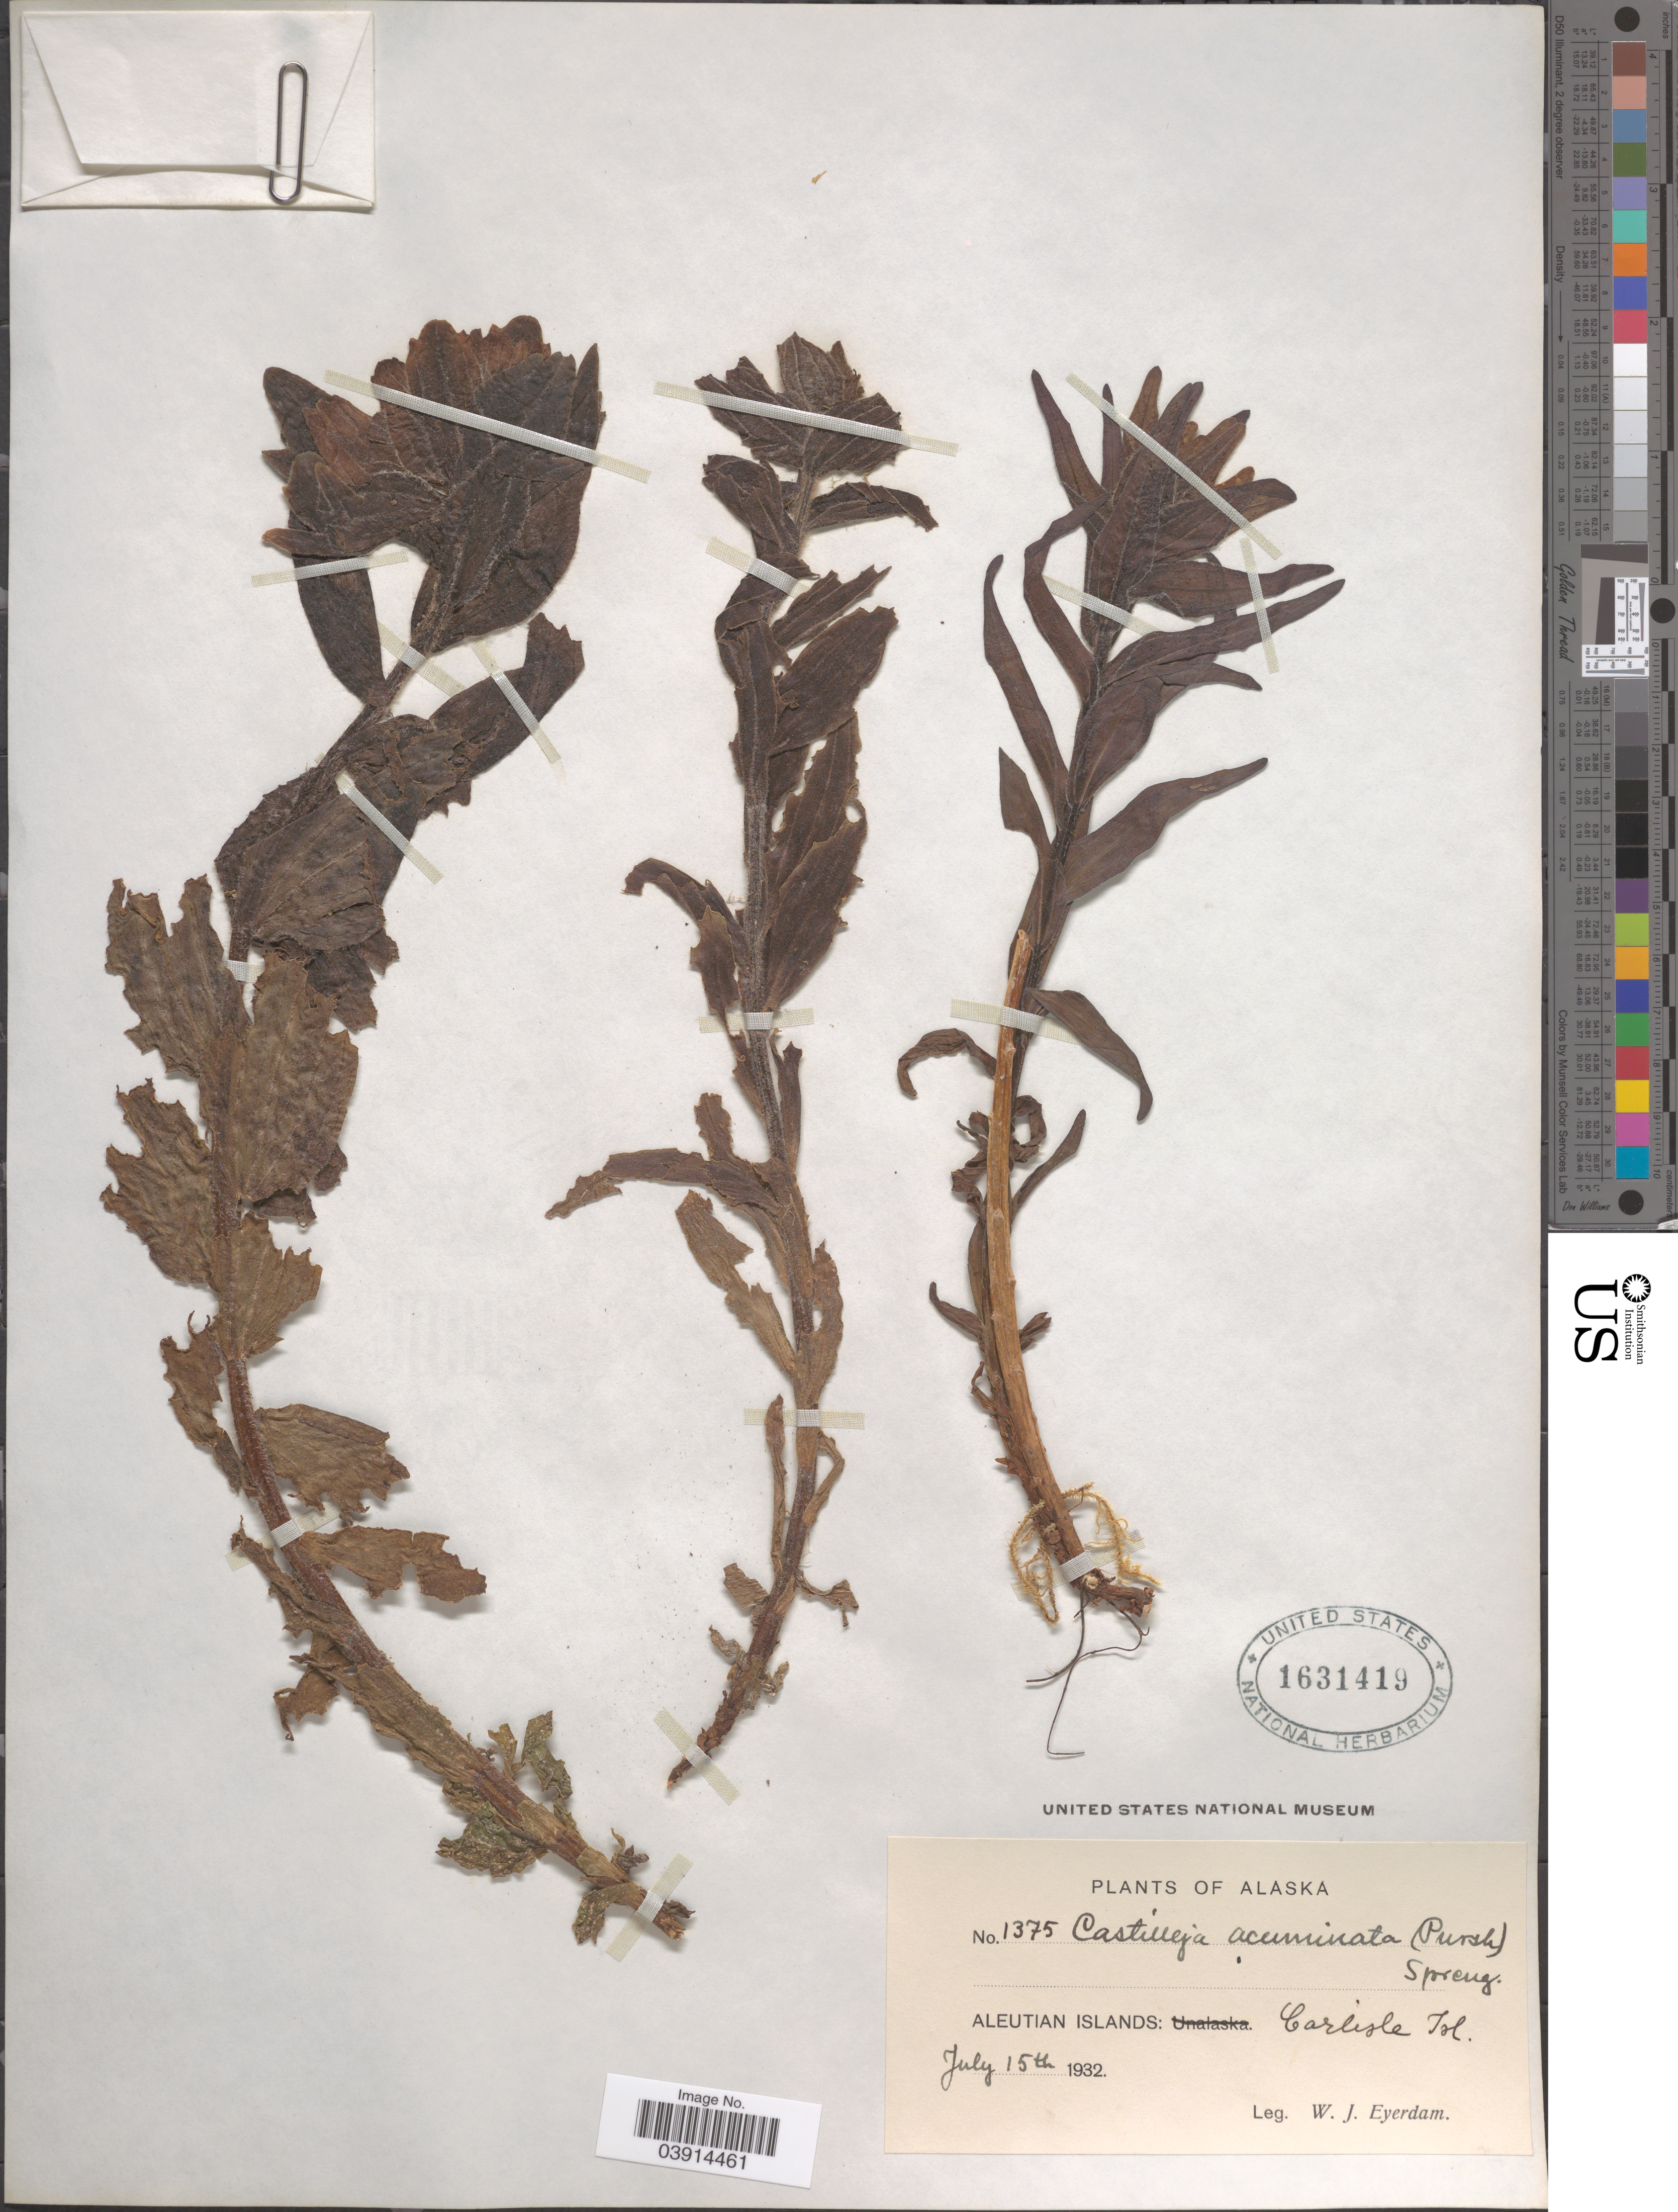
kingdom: Plantae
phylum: Tracheophyta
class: Magnoliopsida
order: Lamiales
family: Orobanchaceae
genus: Castilleja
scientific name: Castilleja unalaschcensis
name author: (Cham. & Schltdl.) Malte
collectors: W. J. Eyerdam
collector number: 1375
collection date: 1932-07-15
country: United States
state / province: Alaska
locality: Aleutian Islands: Carlisle Isl.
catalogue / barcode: US 1631419